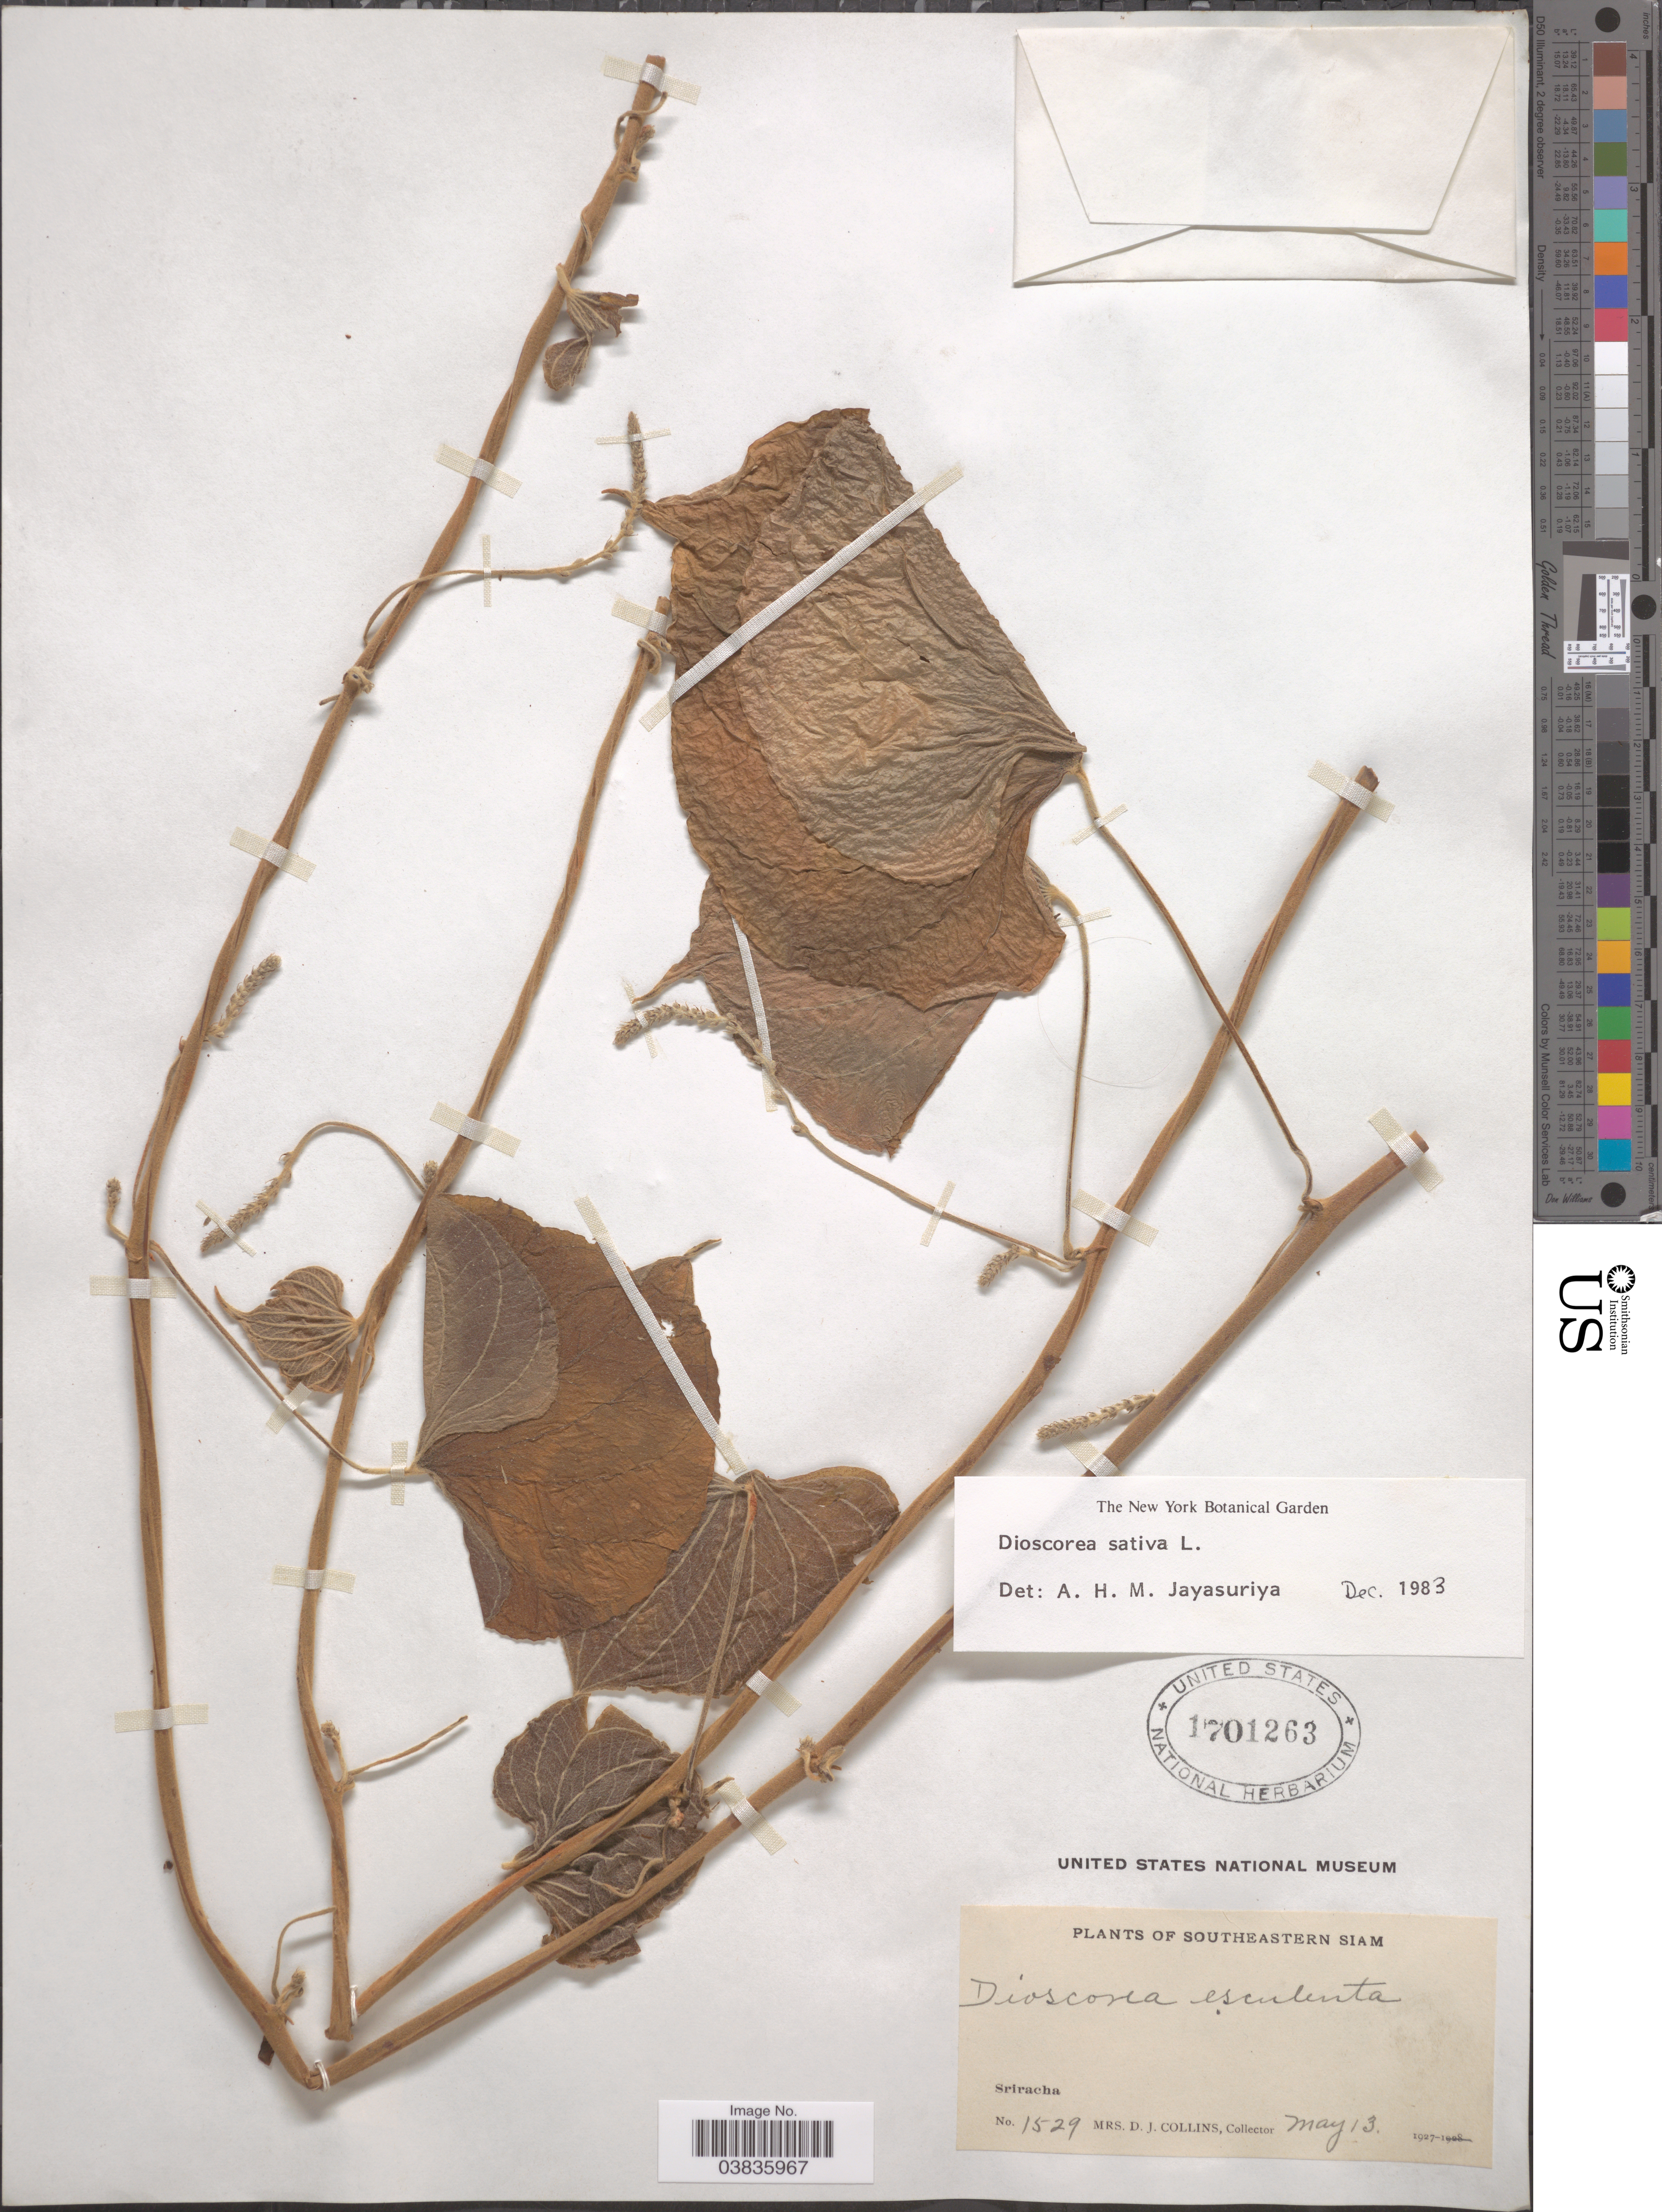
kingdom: Plantae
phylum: Tracheophyta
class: Liliopsida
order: Dioscoreales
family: Dioscoreaceae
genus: Dioscorea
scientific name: Dioscorea sativa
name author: L.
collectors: Mrs. D. J. Collins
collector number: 1529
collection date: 1927-05-13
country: Thailand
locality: Southeastern Siam. Sriracha.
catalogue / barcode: US 1701263